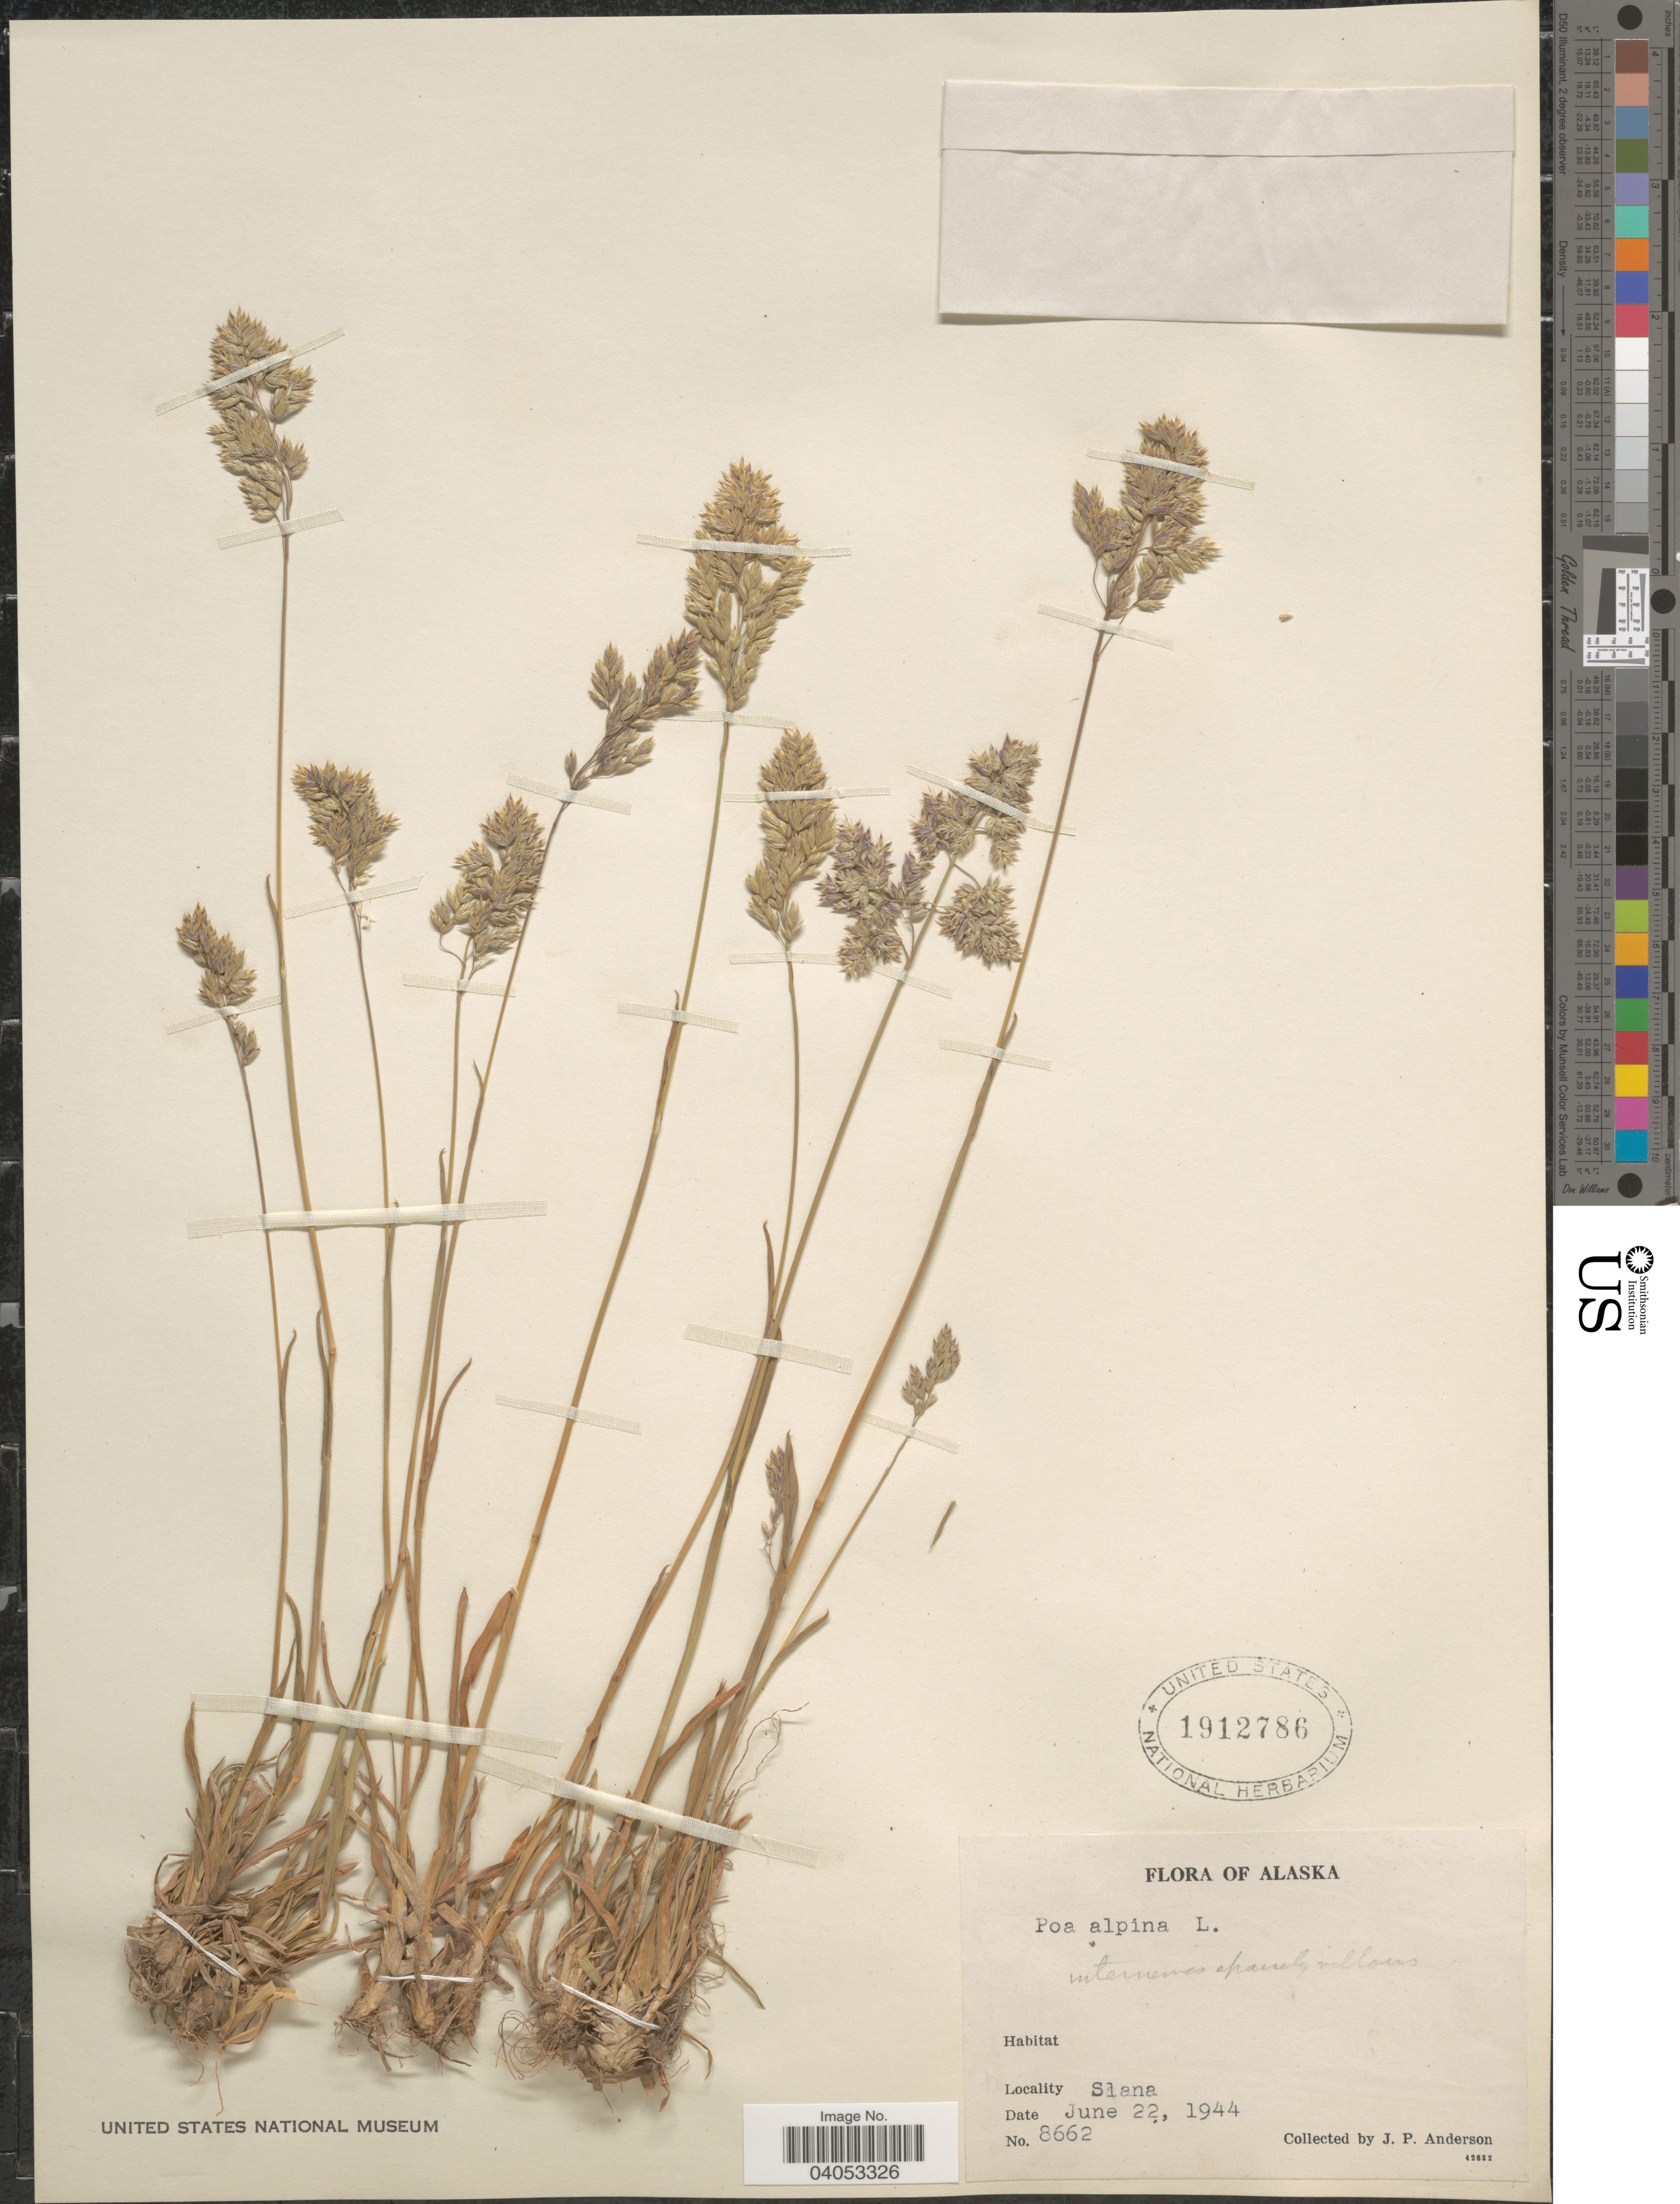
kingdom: Plantae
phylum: Tracheophyta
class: Liliopsida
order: Poales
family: Poaceae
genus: Poa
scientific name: Poa alpina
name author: L.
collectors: J. P. Anderson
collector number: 8662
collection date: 1944-06-22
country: United States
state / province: Alaska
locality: Slana.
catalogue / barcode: US 1912786